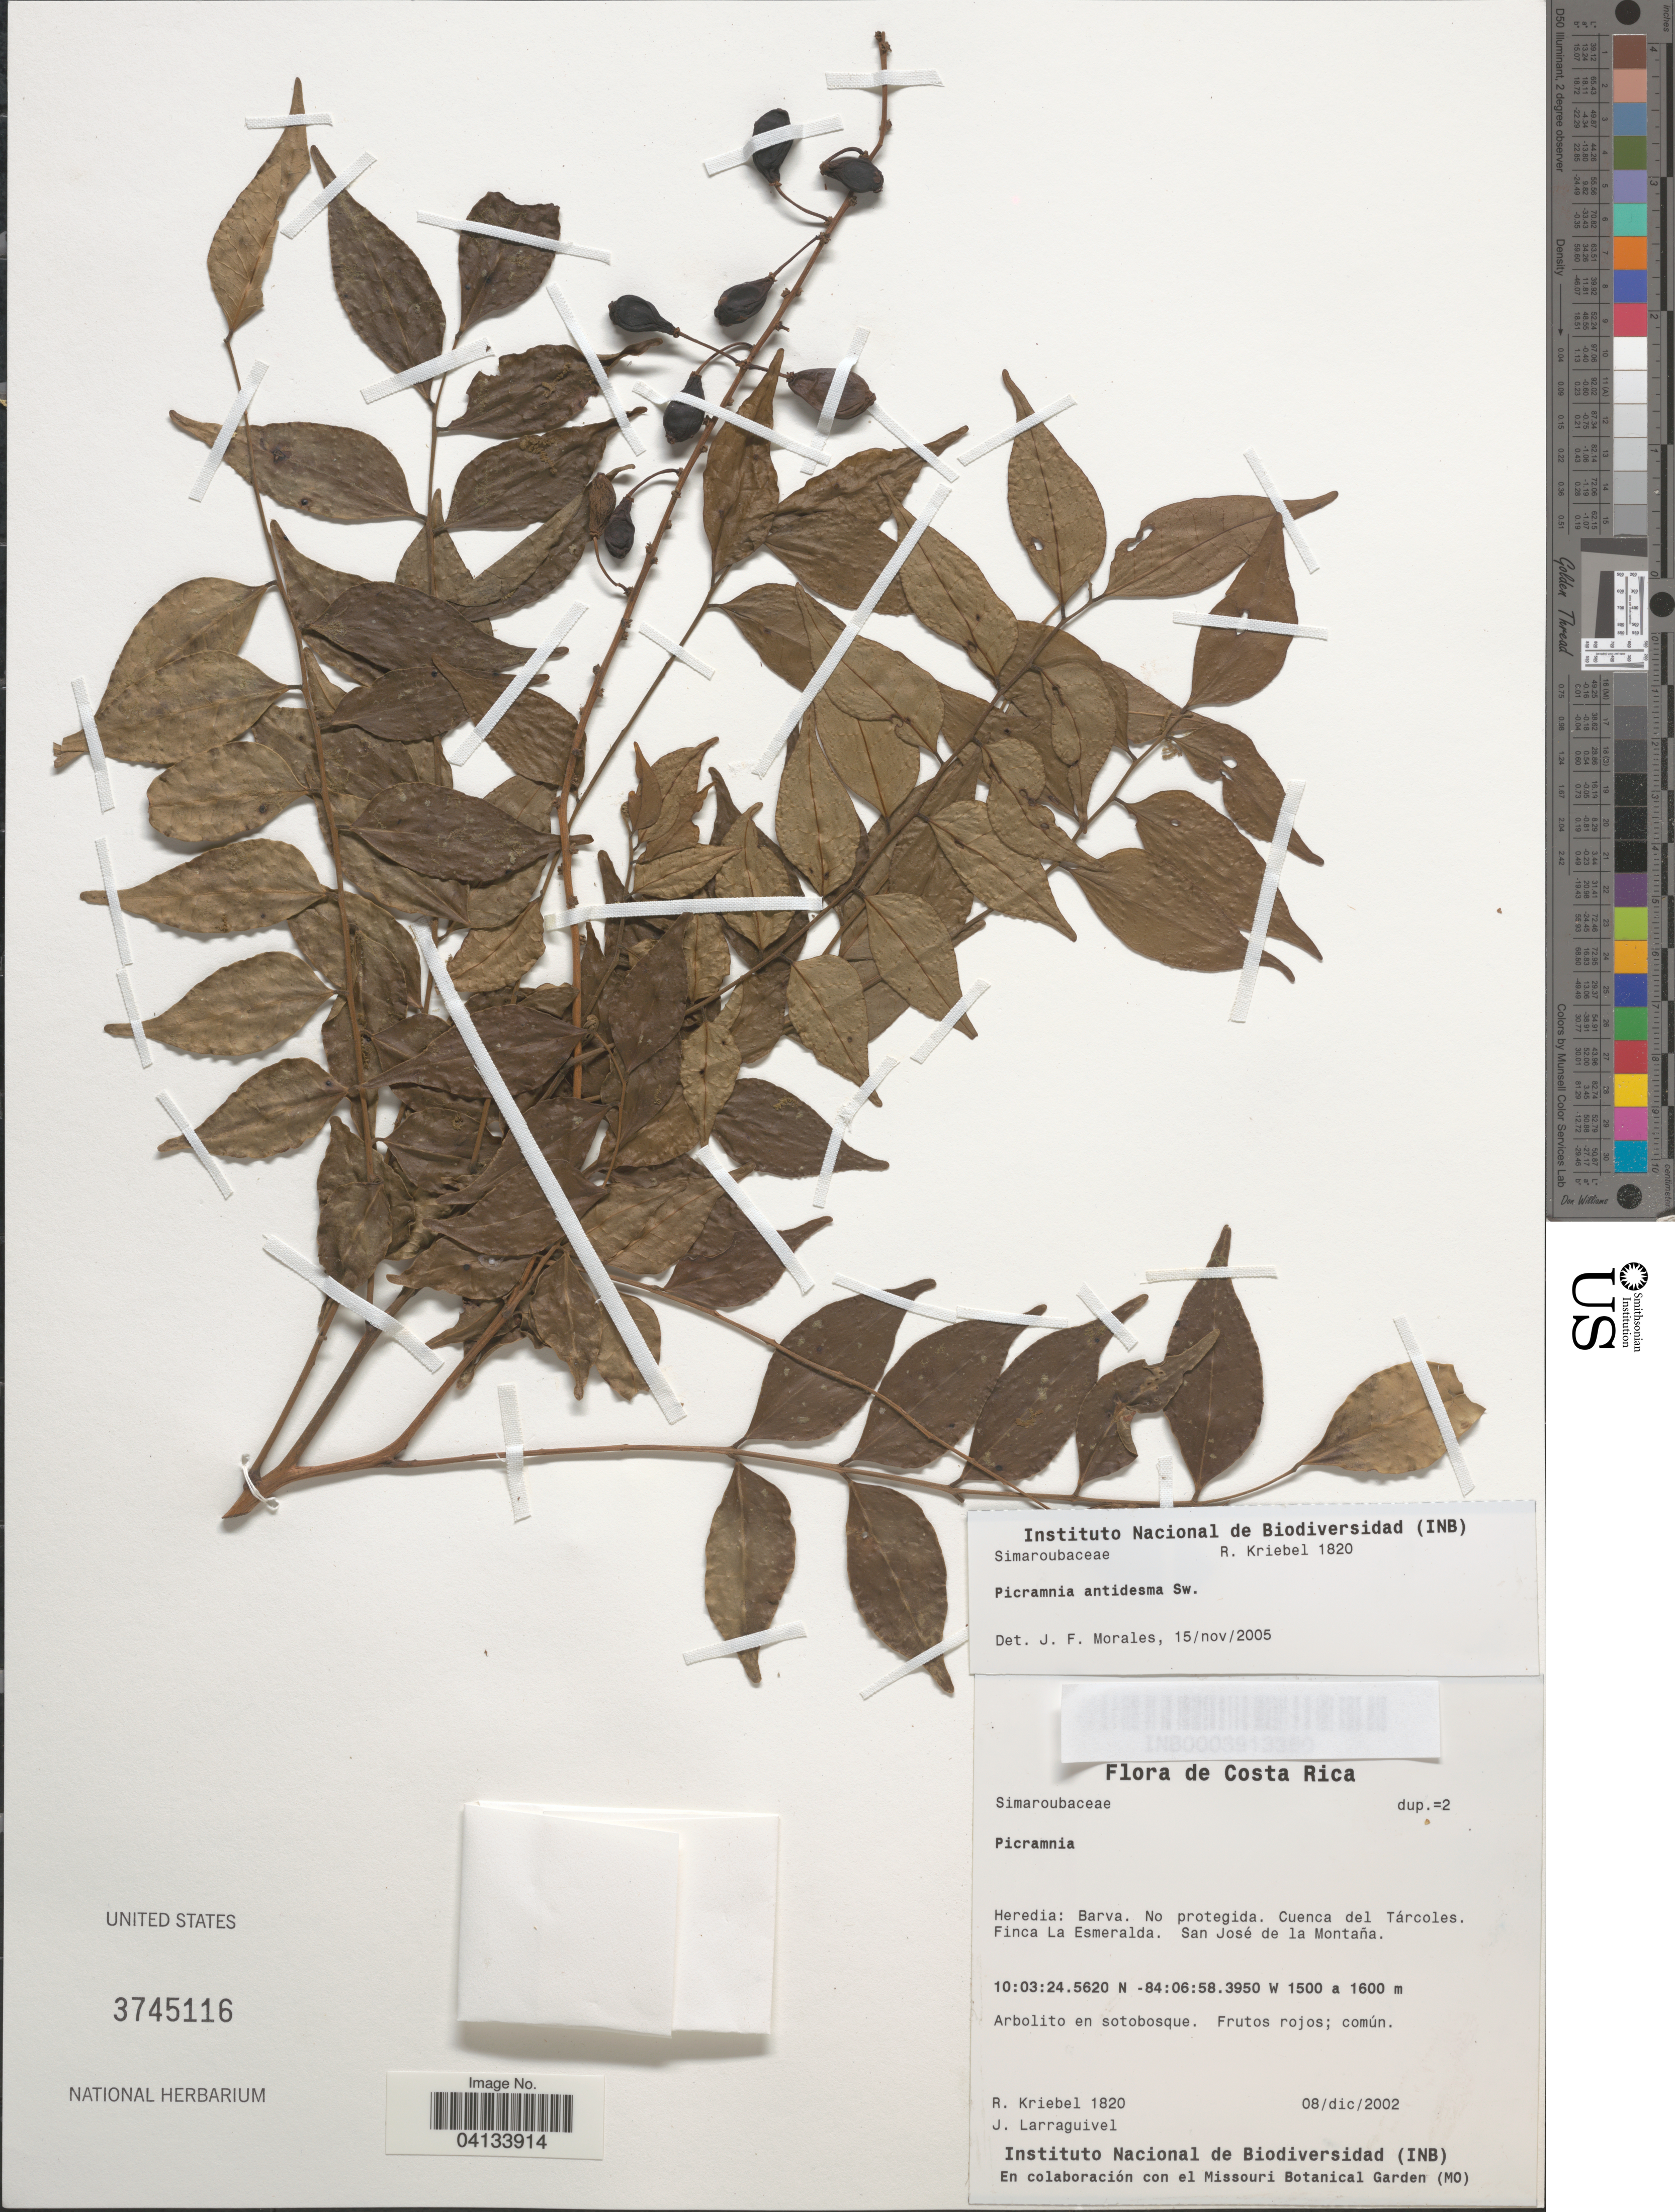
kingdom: Plantae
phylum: Tracheophyta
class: Magnoliopsida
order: Picramniales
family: Picramniaceae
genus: Picramnia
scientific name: Picramnia antidesma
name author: Sw.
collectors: R. Kriebel & J. Larraguivel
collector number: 1820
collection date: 2002-12-08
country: Costa Rica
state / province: Heredia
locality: Barva. No protegida. Cuenca del Tárcoles. Finca La Esmeralda. San José de la Montaña.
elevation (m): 1500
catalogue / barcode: US 3745116